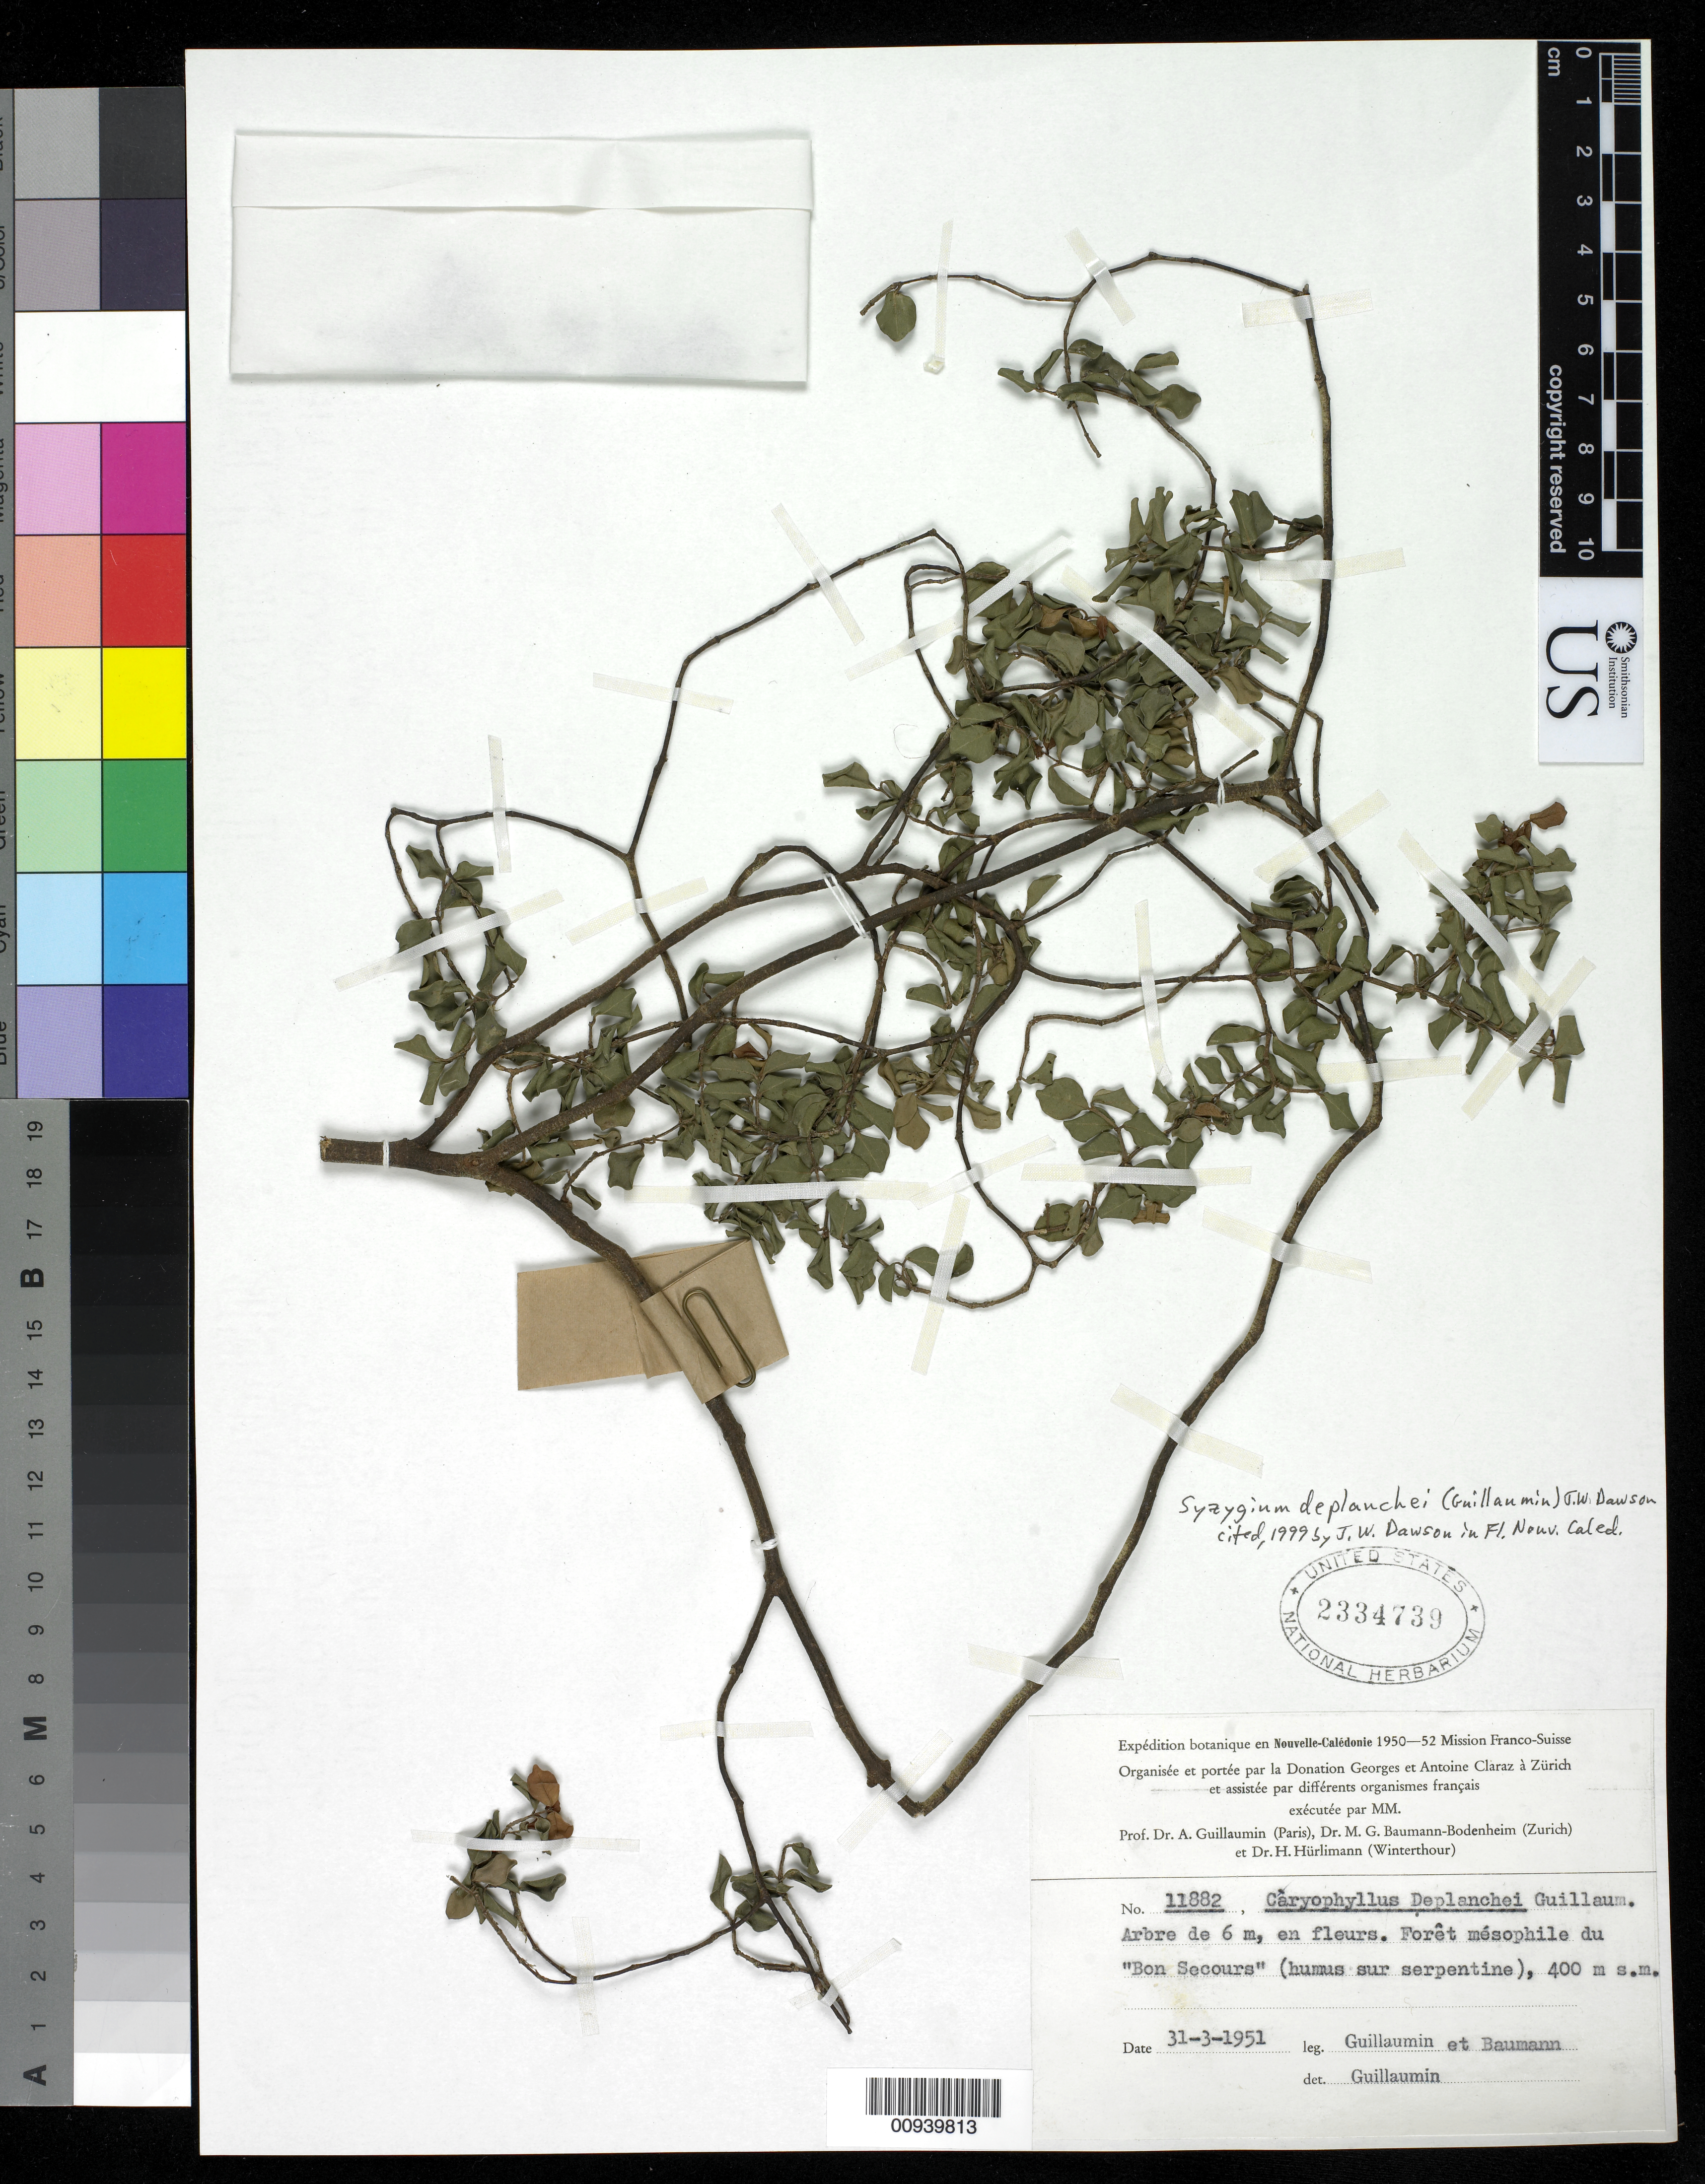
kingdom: Plantae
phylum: Tracheophyta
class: Magnoliopsida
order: Myrtales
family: Myrtaceae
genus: Syzygium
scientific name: Syzygium deplanchei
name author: (Guill.) J.W. Dawson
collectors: A. Guillaumin & M. Baumann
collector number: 11882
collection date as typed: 31 Mar 1951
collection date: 1951-03-31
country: New Caledonia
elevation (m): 400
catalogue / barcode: US 2334739